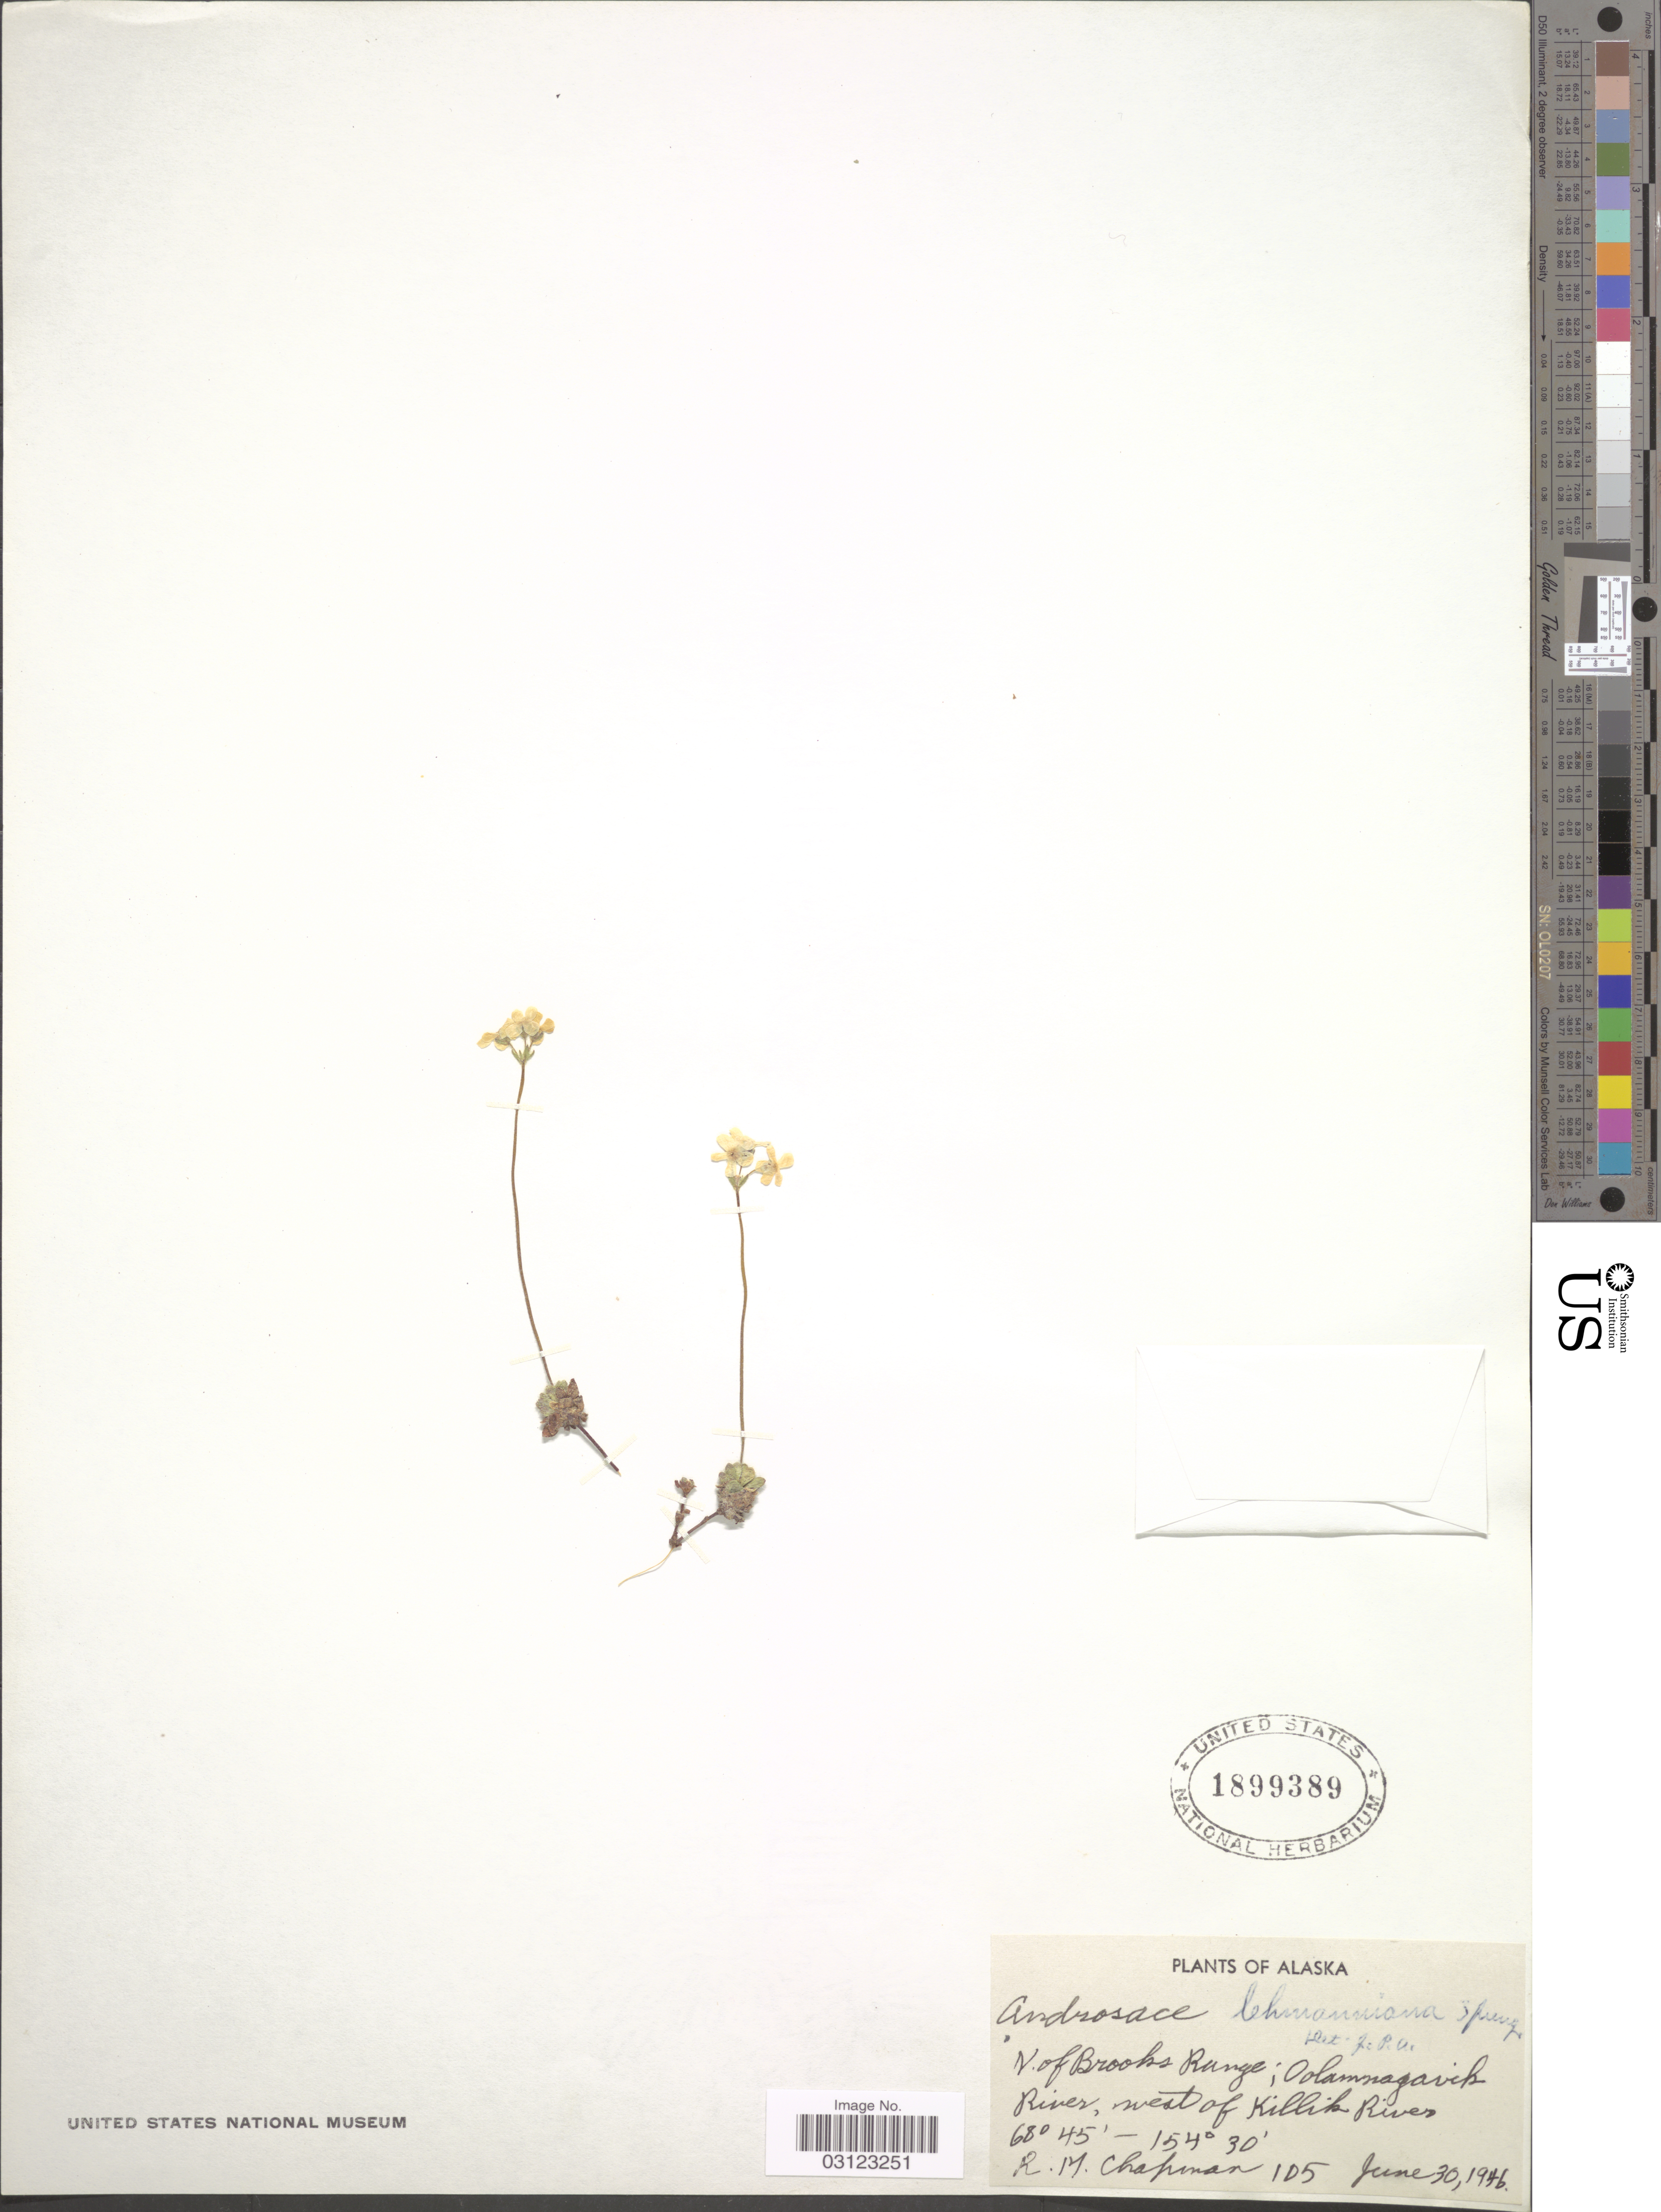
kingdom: Plantae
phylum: Tracheophyta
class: Magnoliopsida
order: Ericales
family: Primulaceae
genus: Androsace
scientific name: Androsace chamaejasme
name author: Wulfen ex Host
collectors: R. M. Chapman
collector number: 105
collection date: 1946-06-30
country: United States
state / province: Alaska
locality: N. of Brooks Range; Oolamnagavik River, west of Killik River.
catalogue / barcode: US 1899389